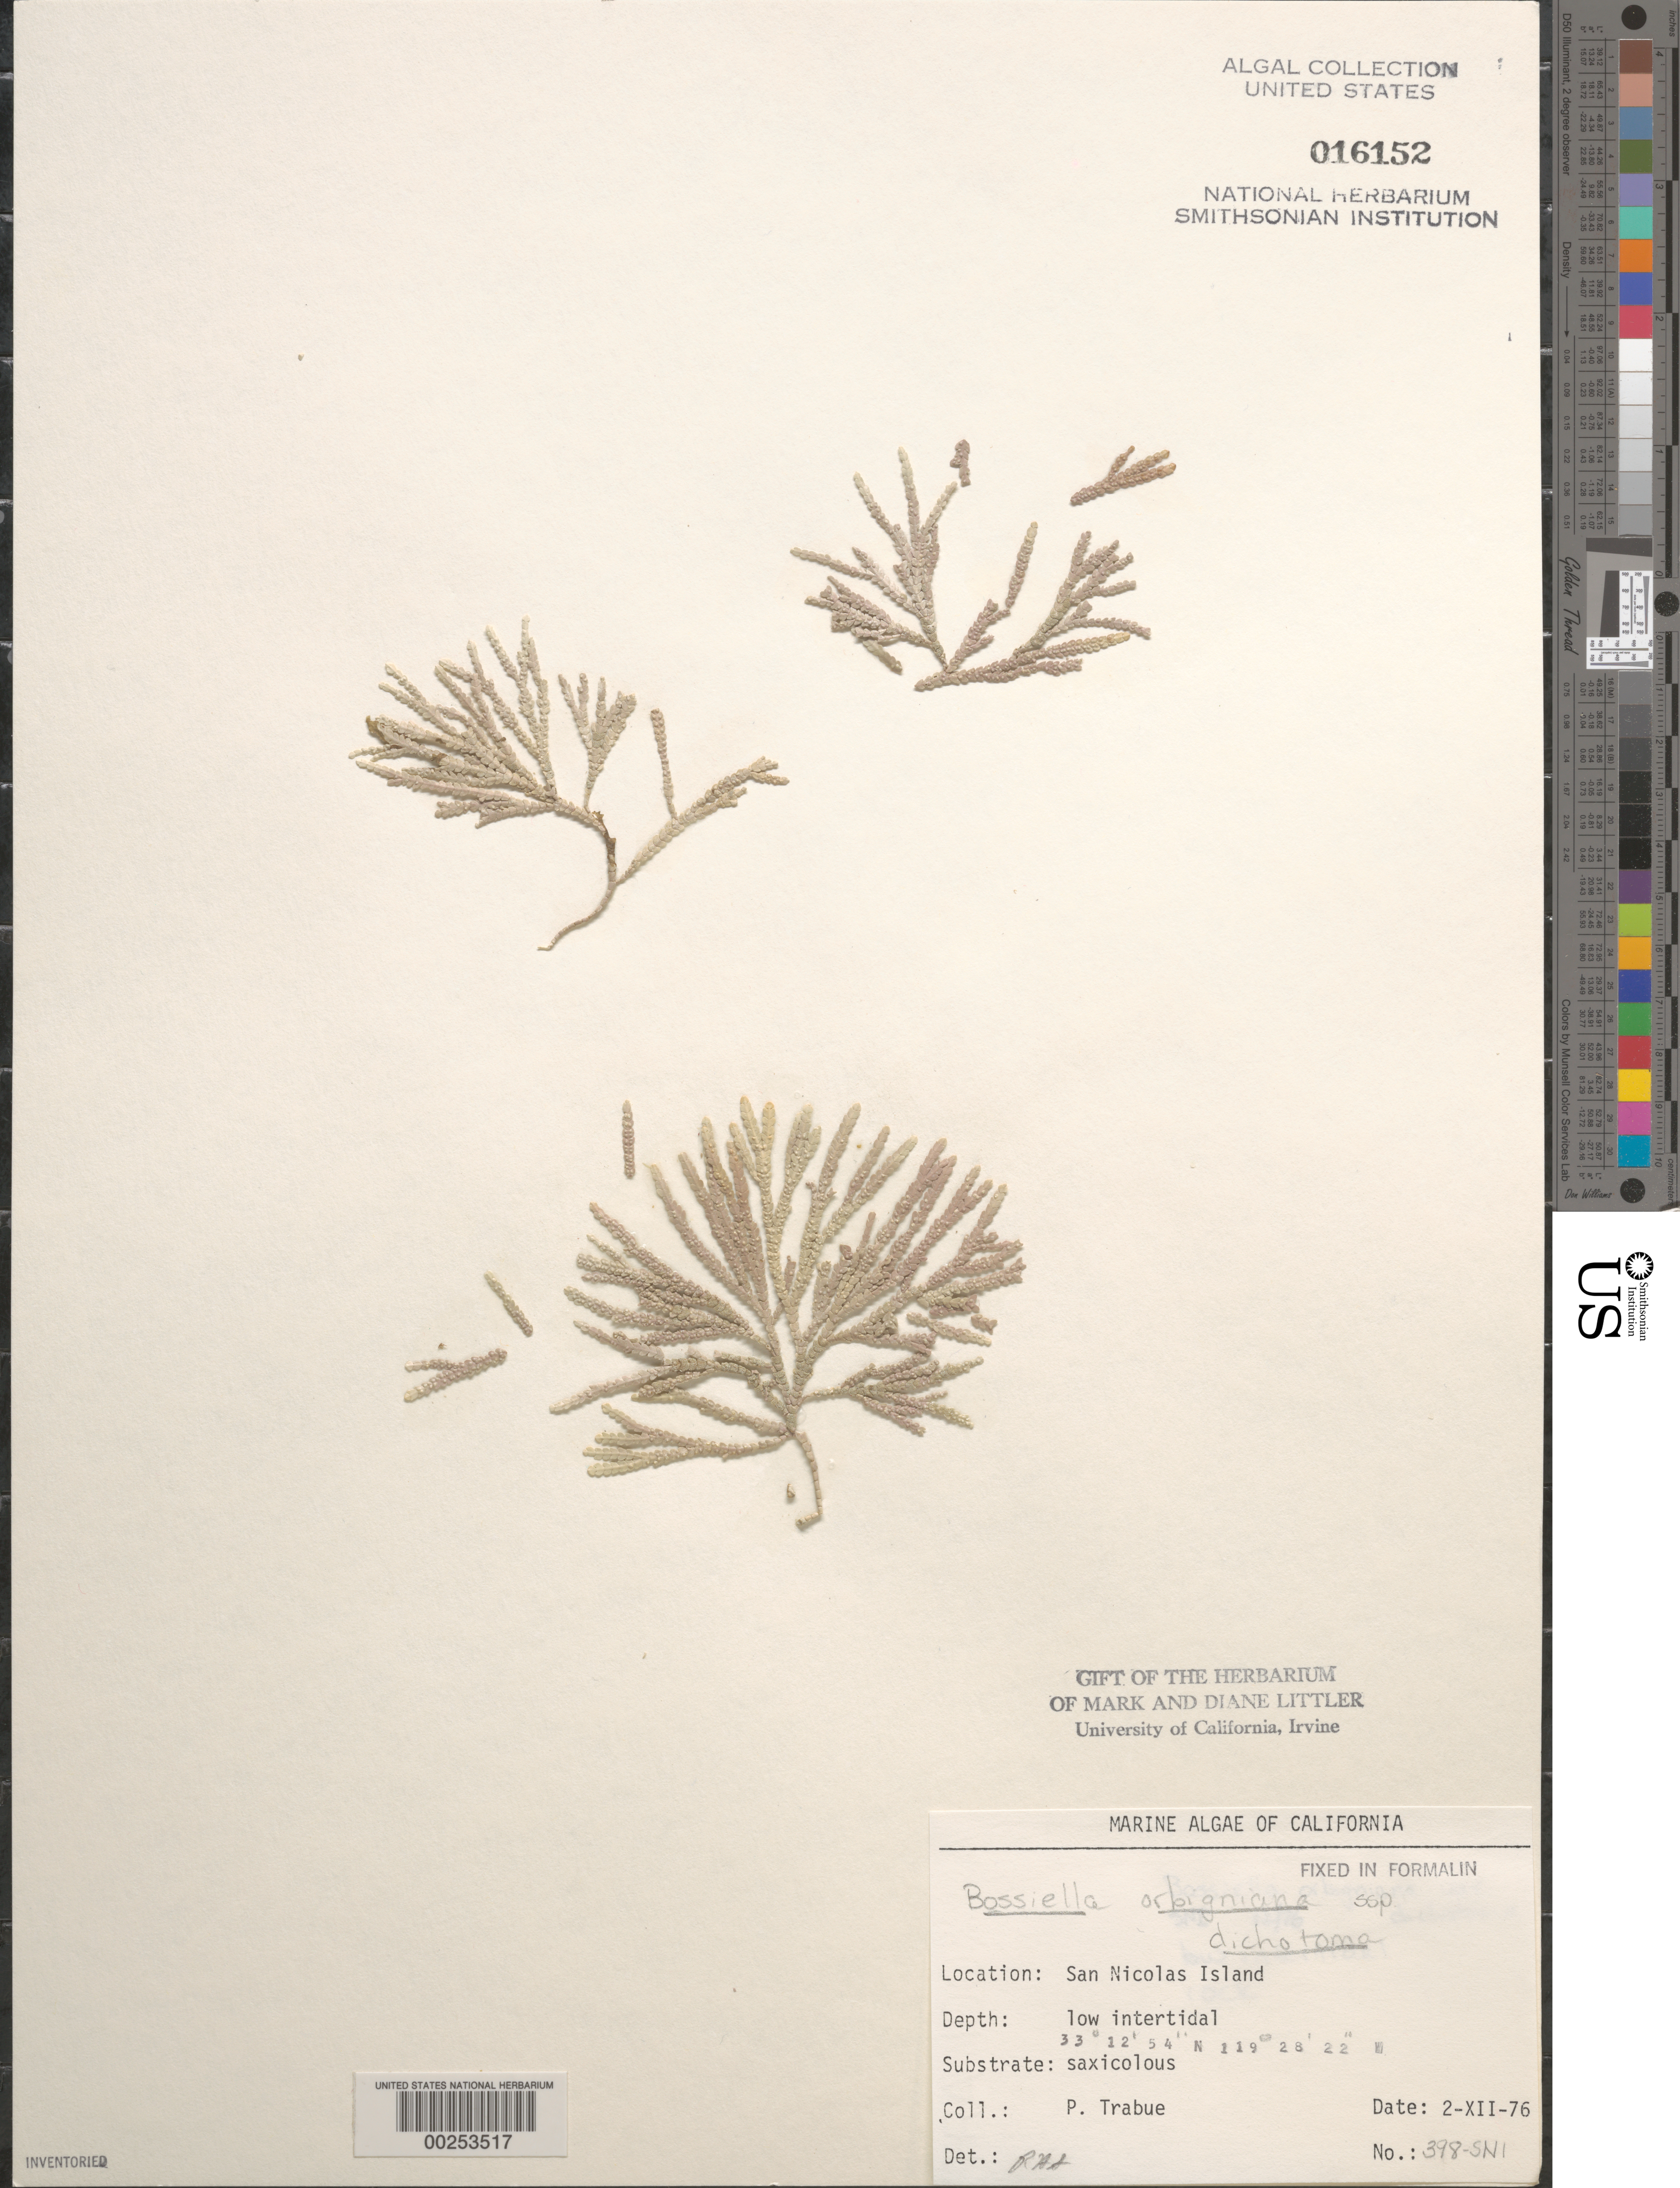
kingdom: Plantae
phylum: Rhodophyta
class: Florideophyceae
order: Corallinales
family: Corallinaceae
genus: Bossiella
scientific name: Bossiella orbigniana subsp. dichotoma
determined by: Sims, Robert H.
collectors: P. J. Trabue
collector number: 398-SNI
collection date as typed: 02 Dec 1976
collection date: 1976-12-02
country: United States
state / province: California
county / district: Ventura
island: San Nicolas Island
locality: Dutch Harbor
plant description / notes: BLM-SOCALBIGHT Rocky Intertidal Survey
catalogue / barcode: US 16152